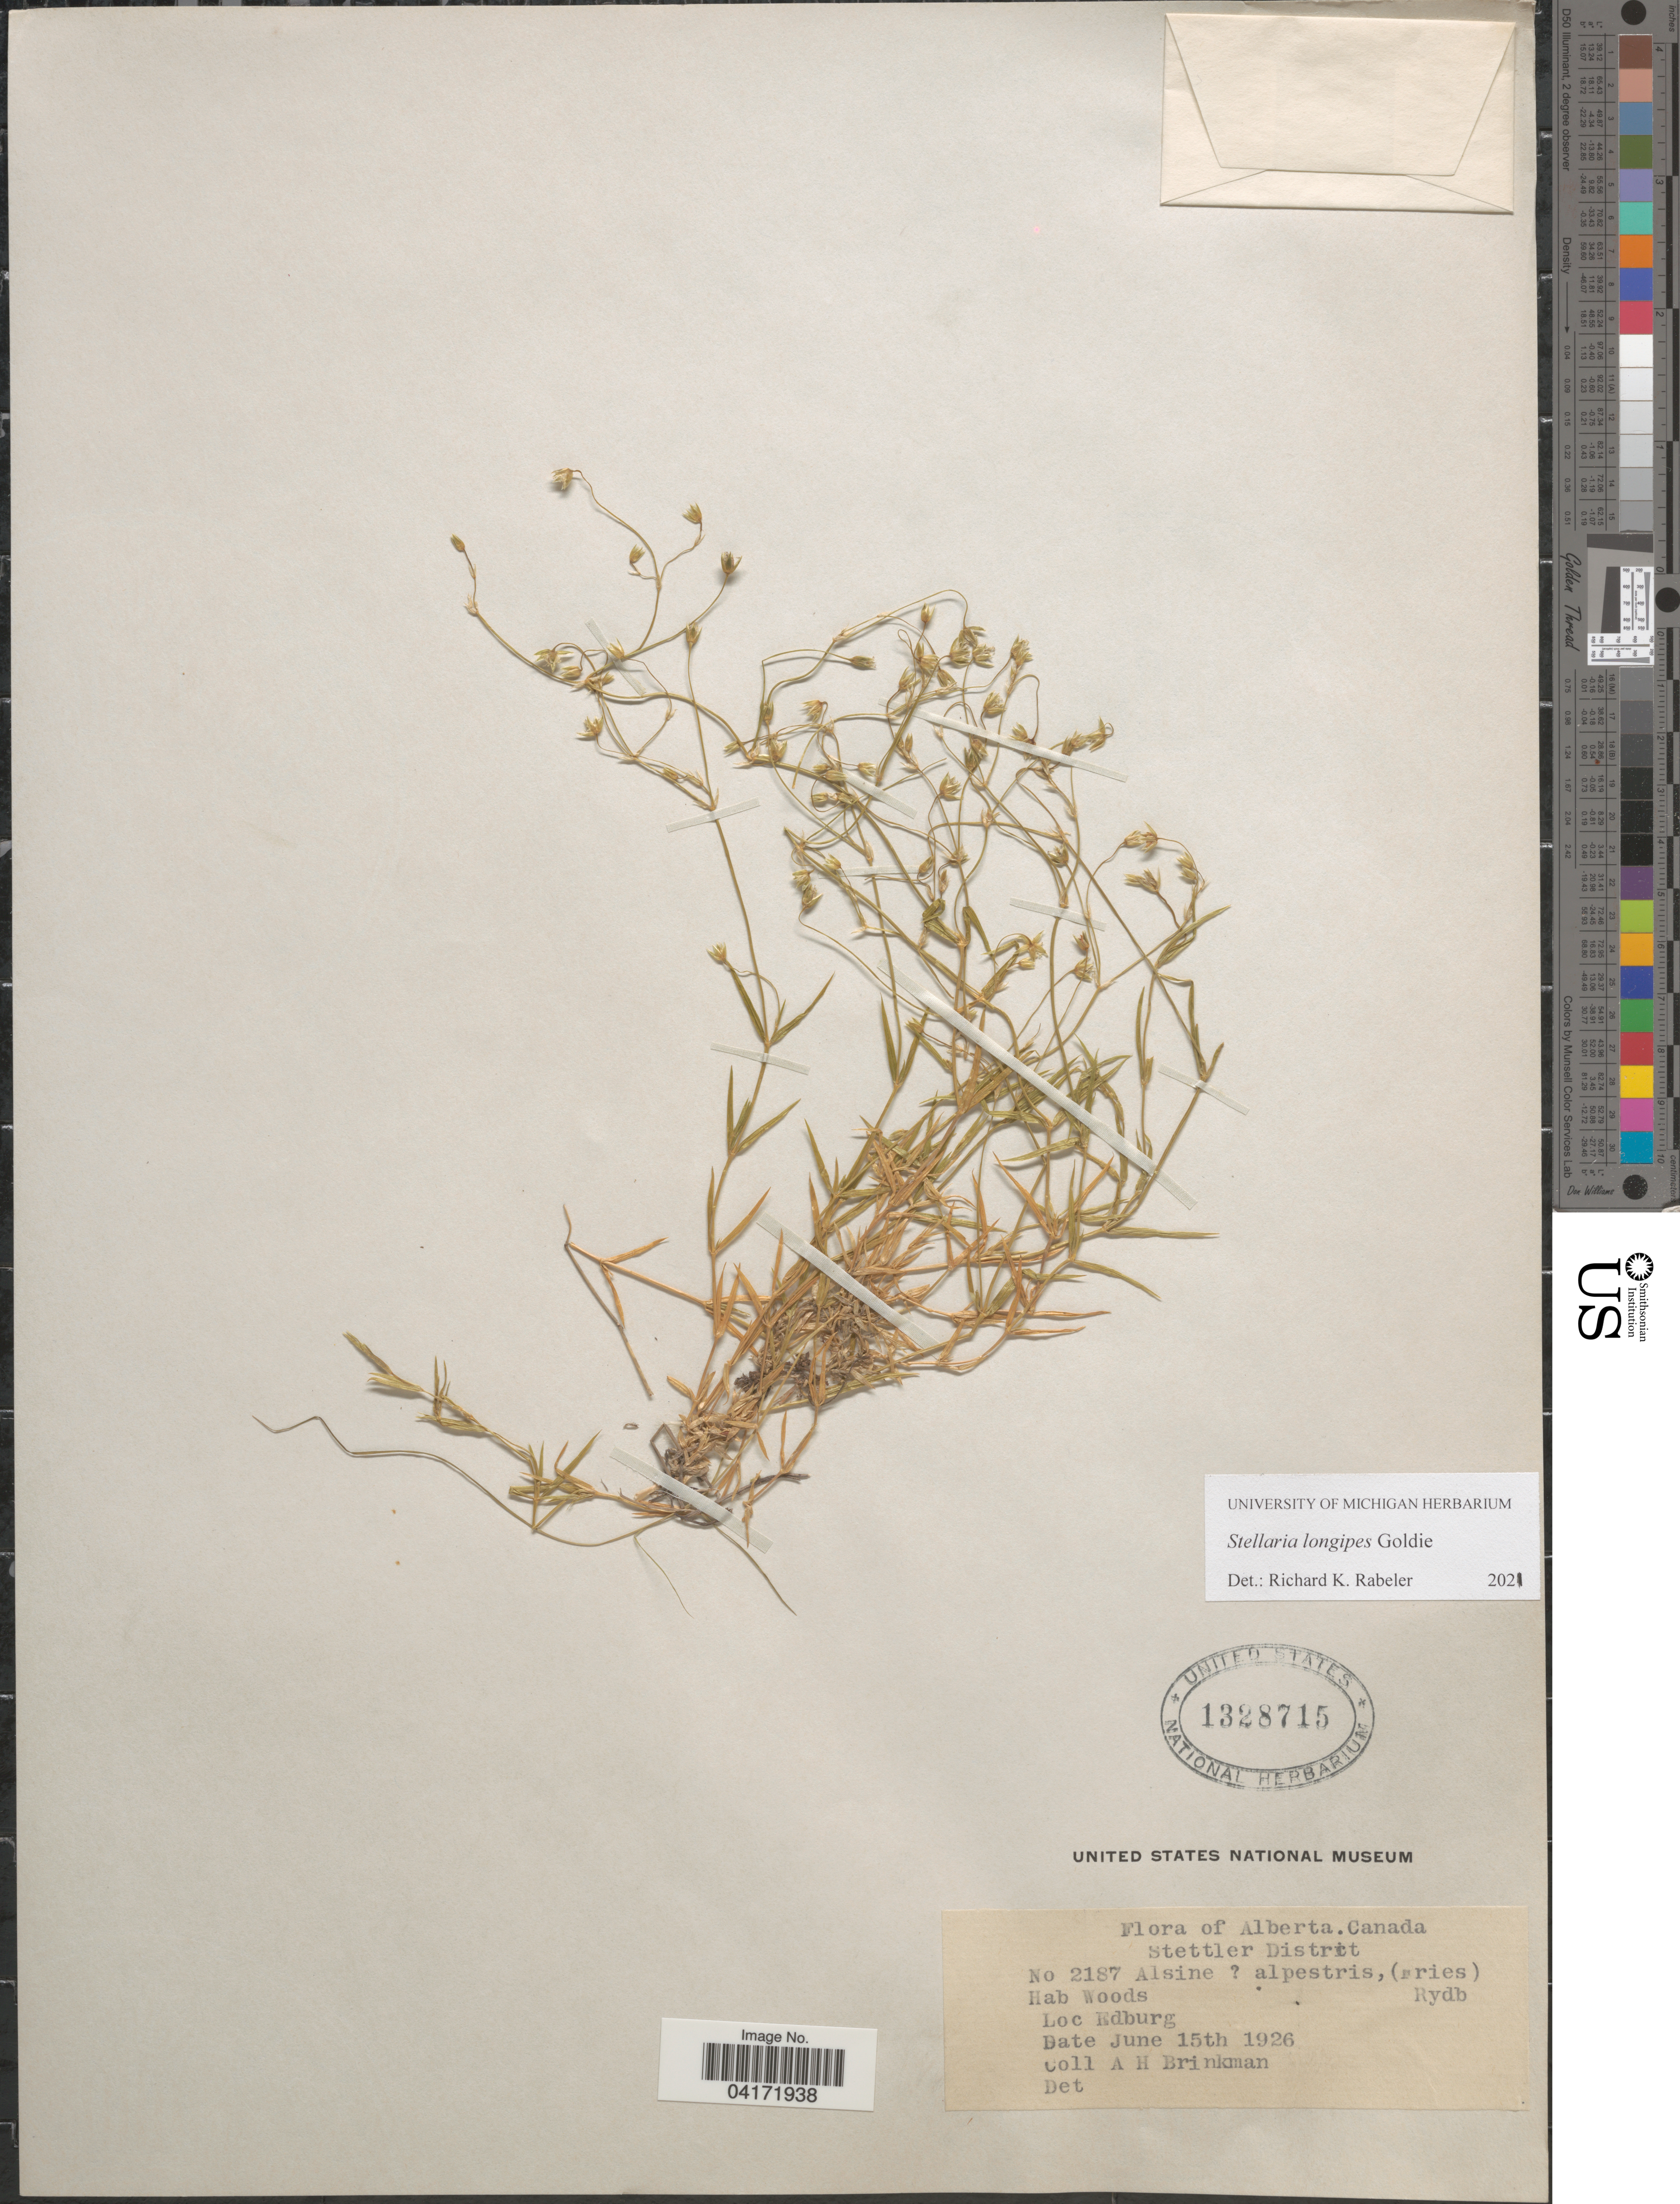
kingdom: Plantae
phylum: Tracheophyta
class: Magnoliopsida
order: Caryophyllales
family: Caryophyllaceae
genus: Stellaria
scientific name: Stellaria longipes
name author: Goldie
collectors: A. Brinkman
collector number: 2187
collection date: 1926-06-15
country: Canada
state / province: Alberta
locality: Stettler District. Edburg.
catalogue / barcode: US 1328715